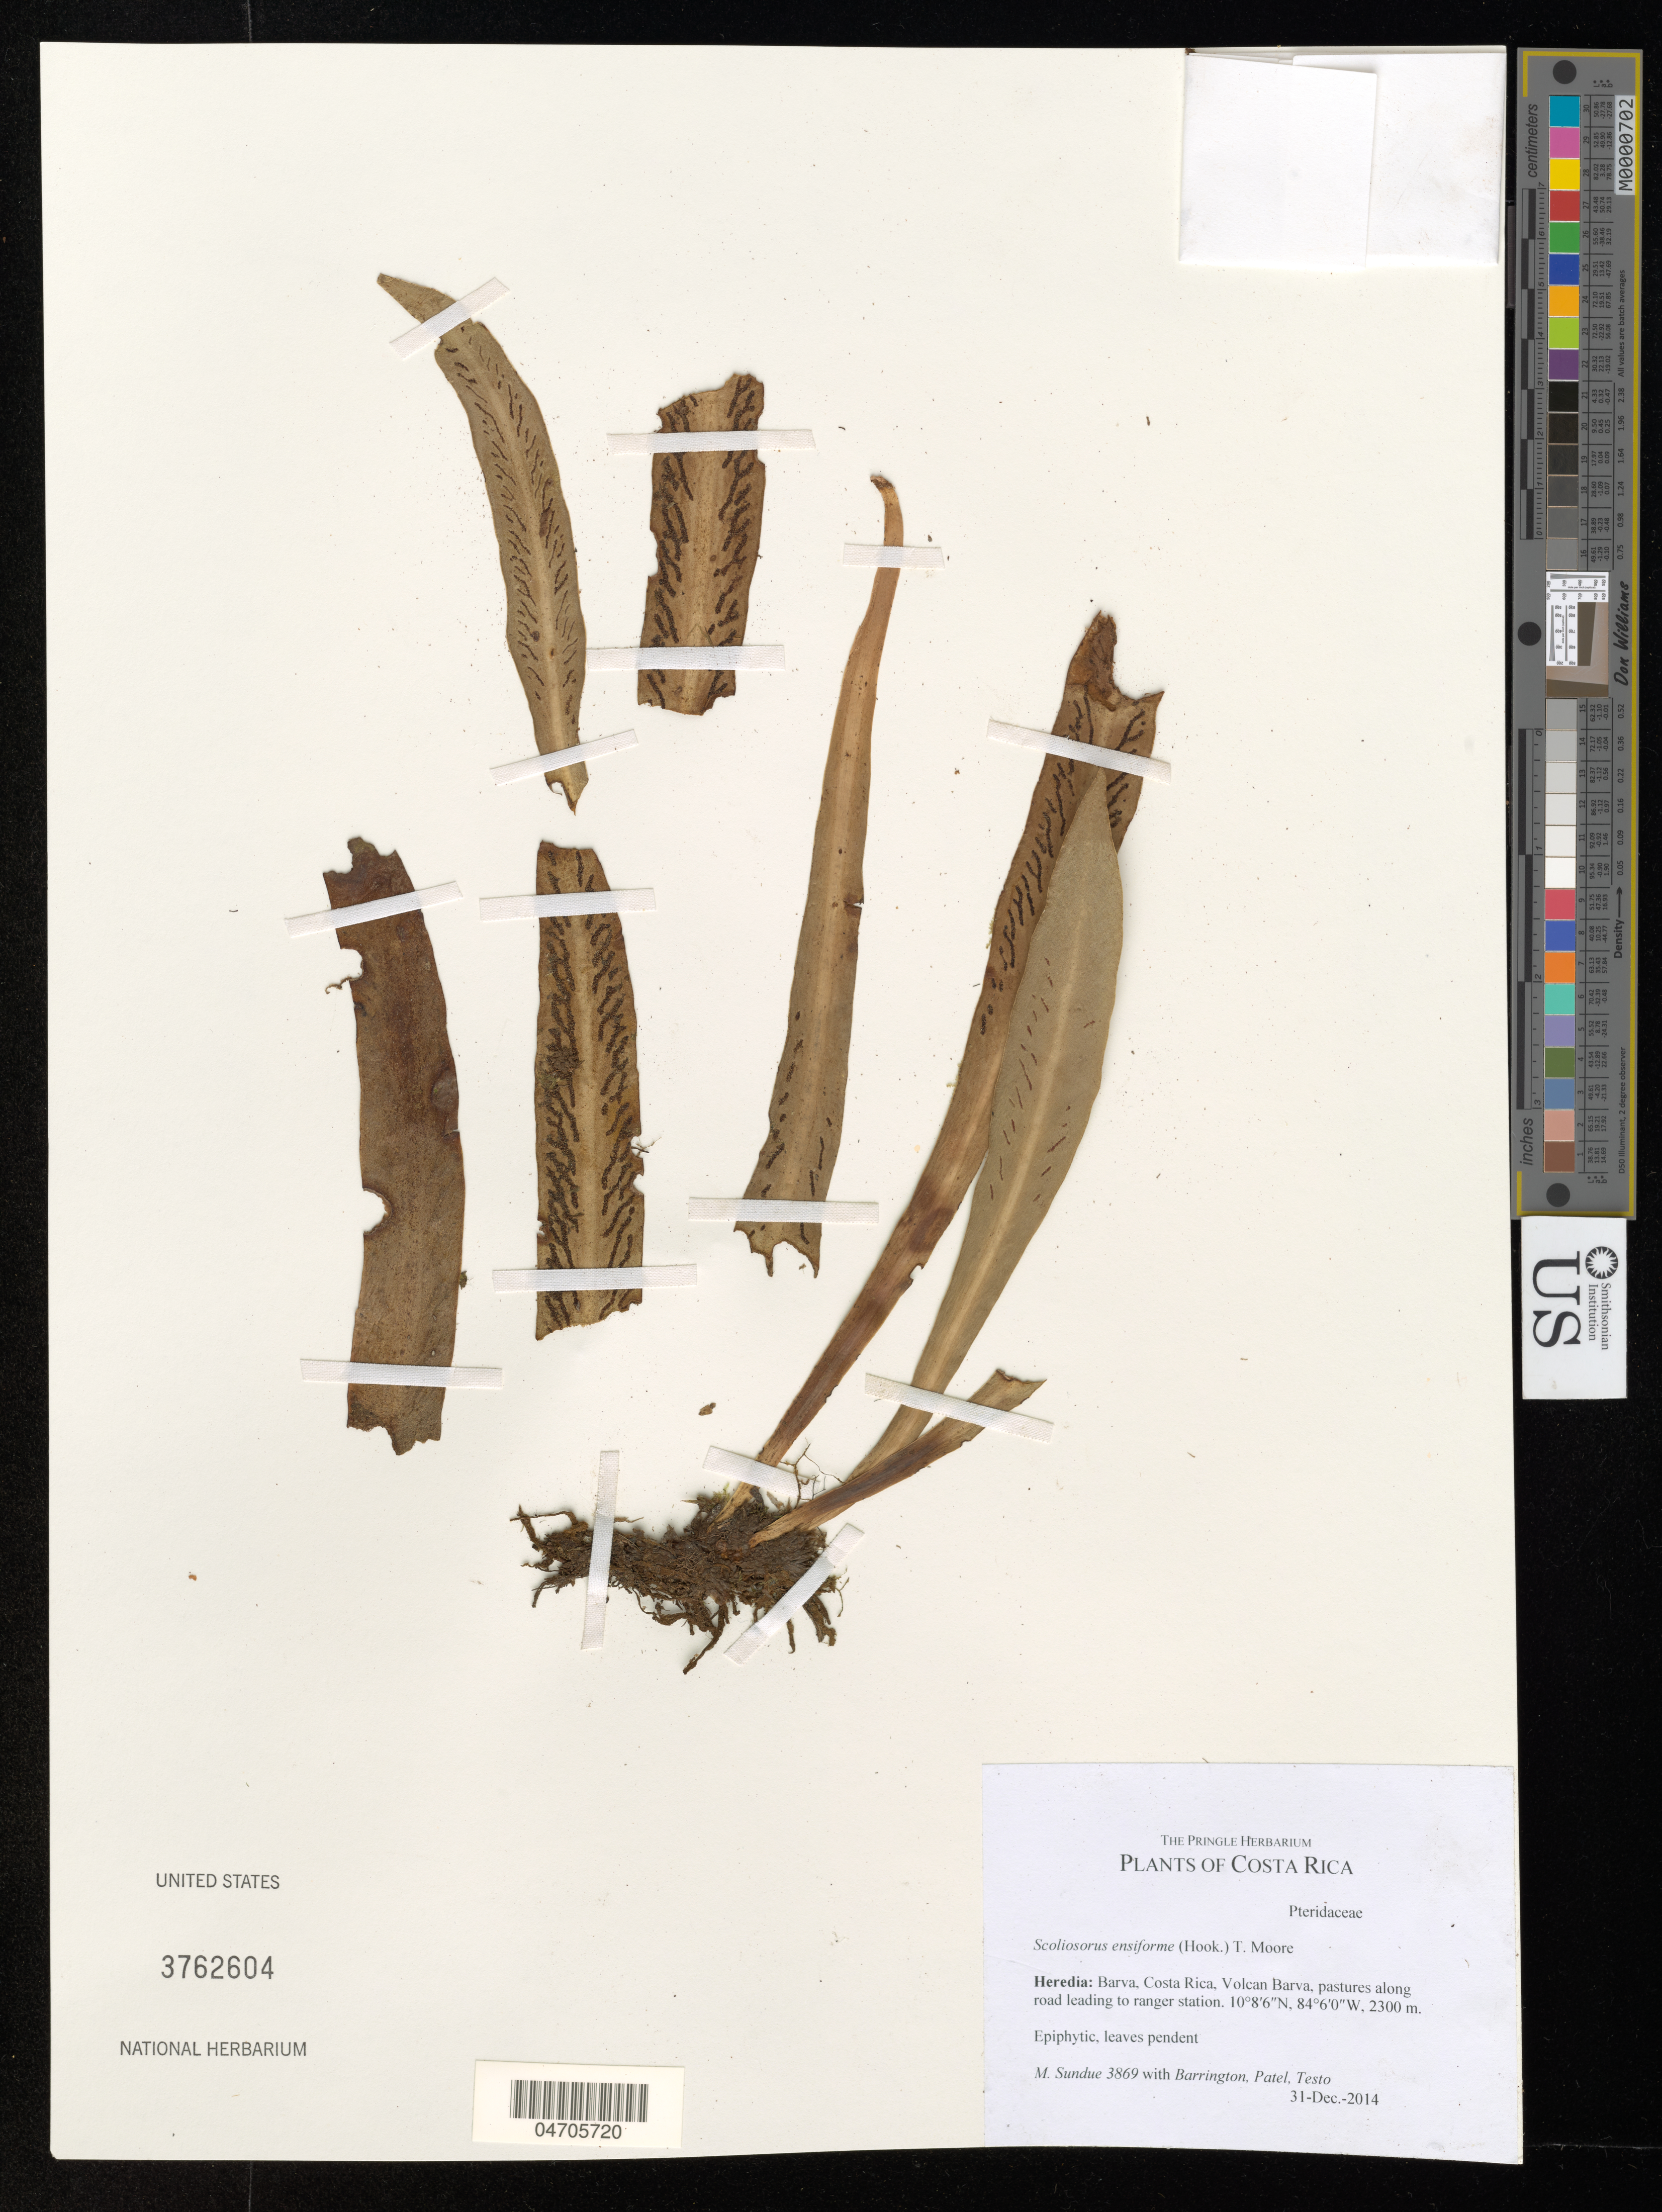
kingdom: Plantae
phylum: Tracheophyta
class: Polypodiopsida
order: Polypodiales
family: Pteridaceae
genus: Scoliosorus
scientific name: Scoliosorus ensiformis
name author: (Hook.) T. Moore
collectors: M. Sundue, D. S. Barrington, N. Patel & W. Testo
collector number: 3869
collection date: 2014-12-31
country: Costa Rica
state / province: Heredia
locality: Barva. Volcan Barva, pastures along road leading to ranger station.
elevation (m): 2300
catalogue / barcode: US 3762604